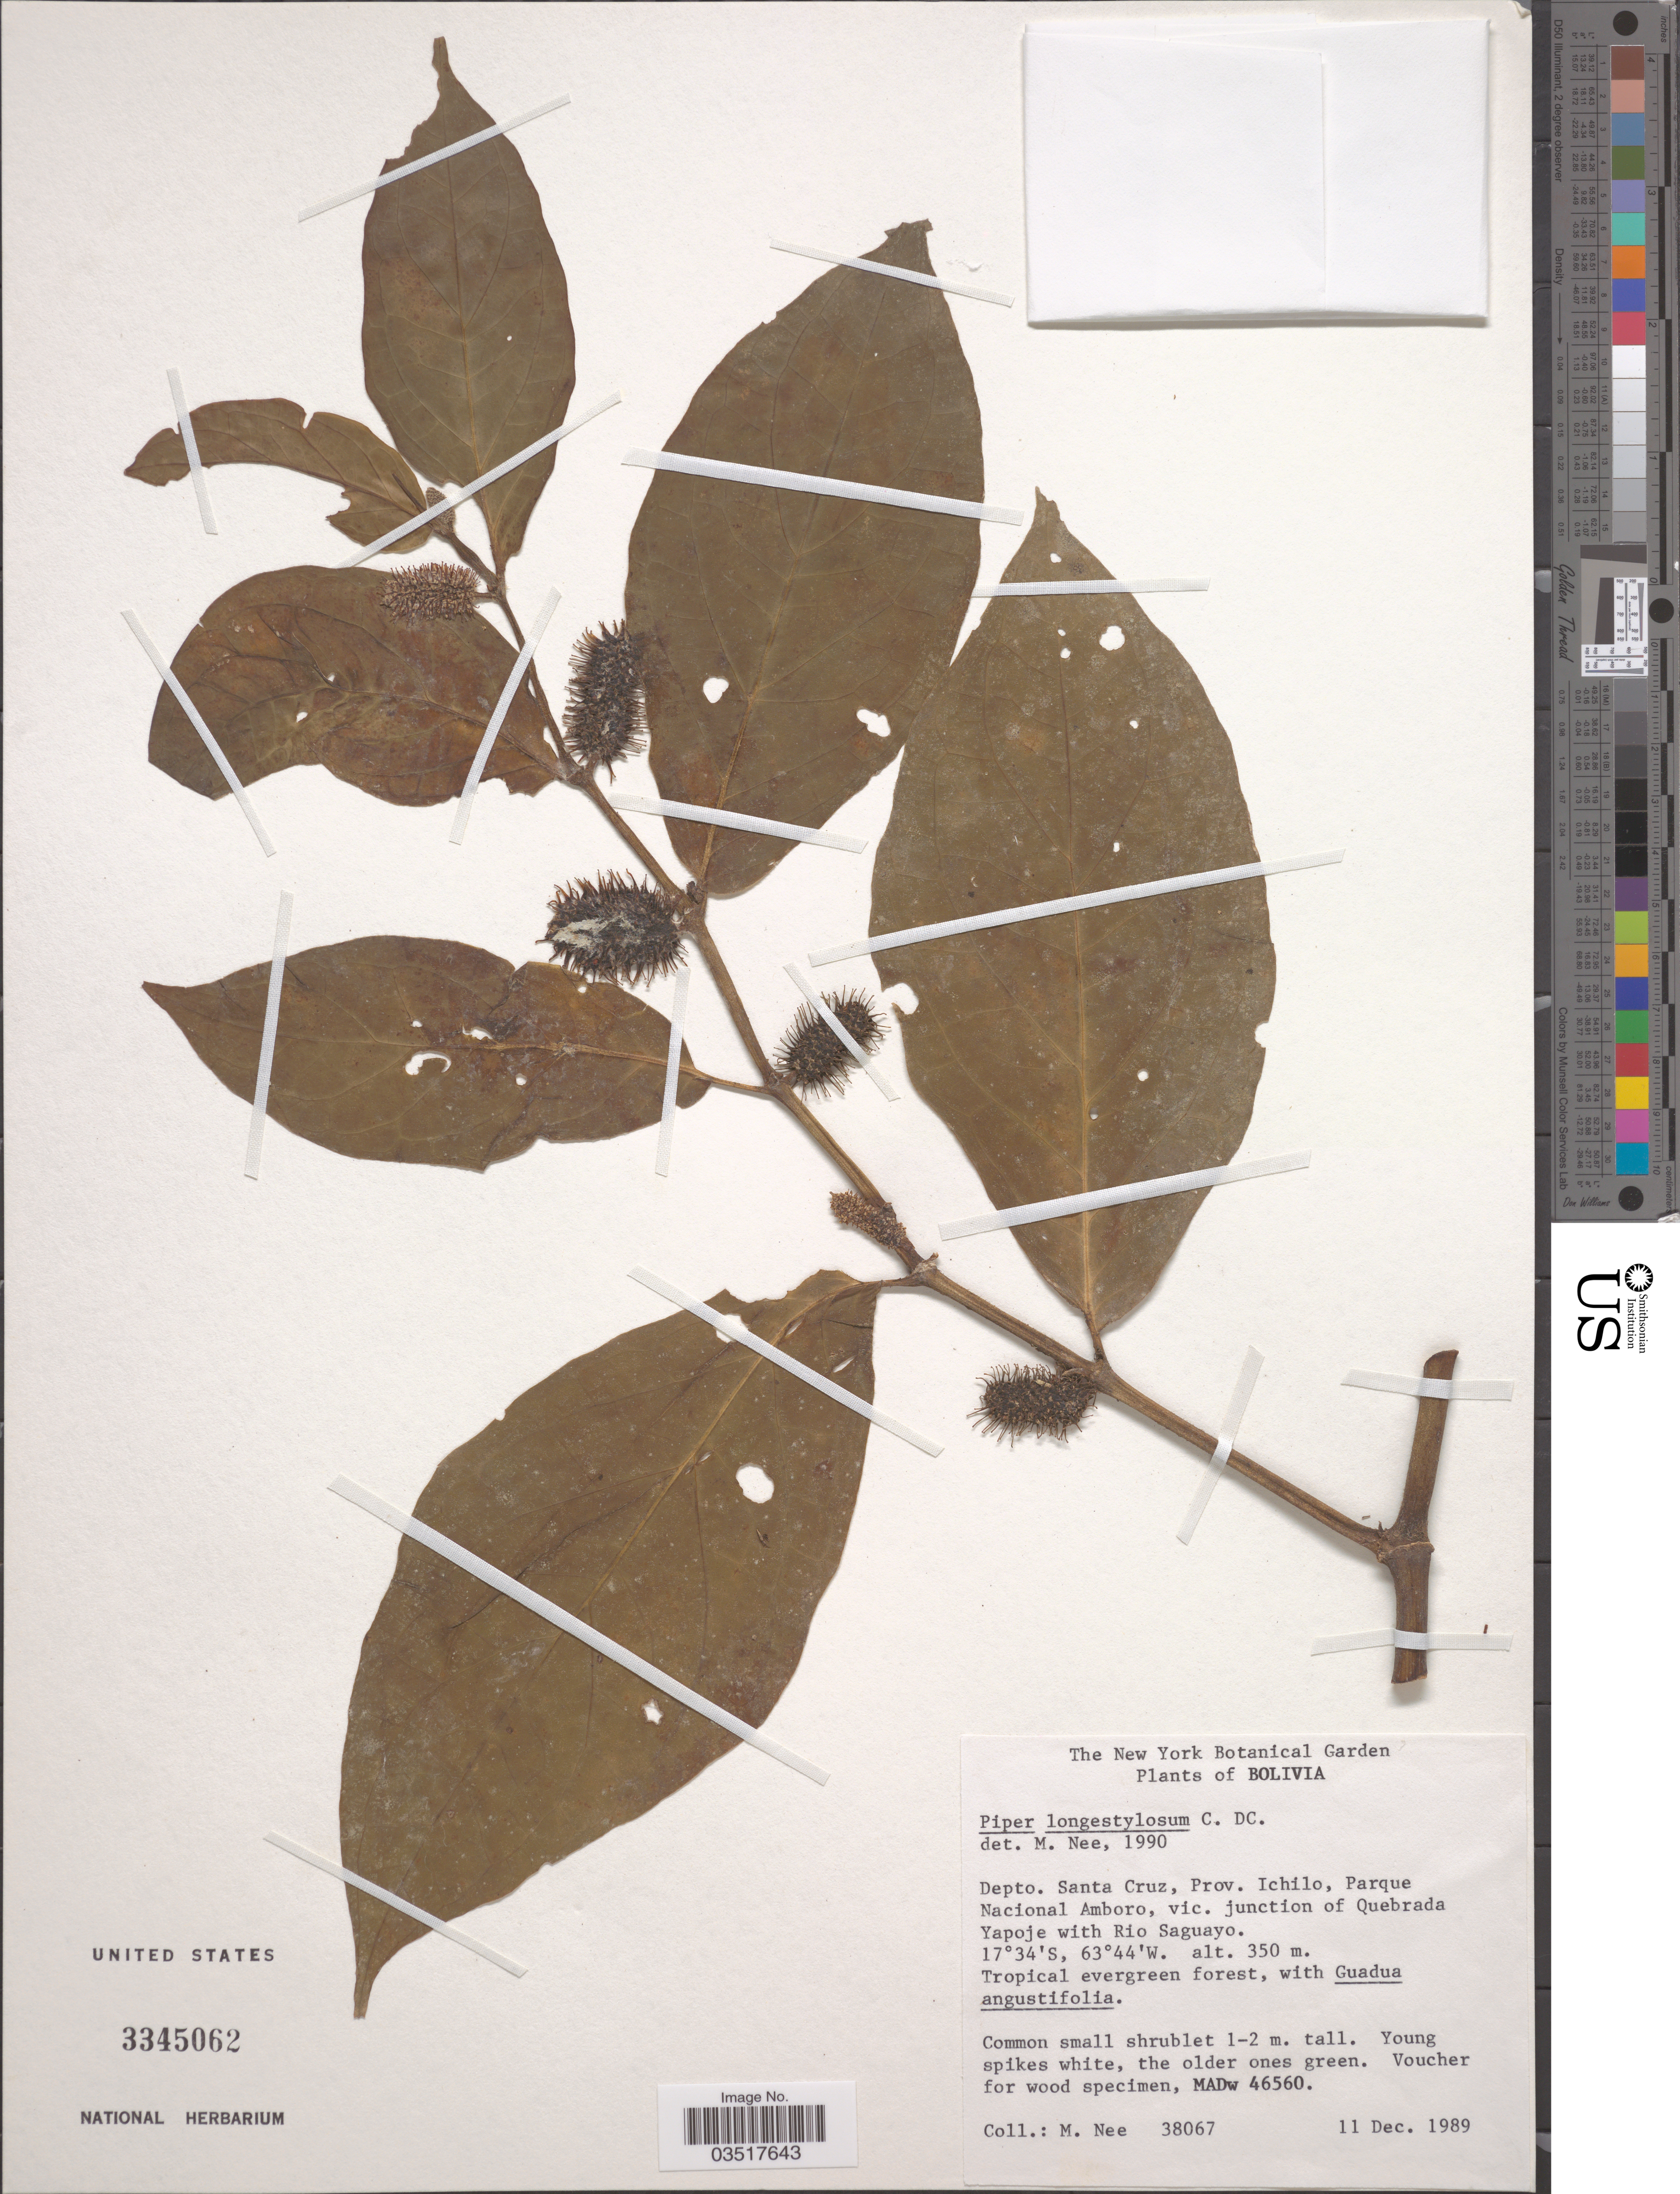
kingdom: Plantae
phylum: Tracheophyta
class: Magnoliopsida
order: Piperales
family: Piperaceae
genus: Piper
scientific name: Piper longistylosum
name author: DC.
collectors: M. Nee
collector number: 38067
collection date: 1989-12-11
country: Bolivia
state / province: Santa Cruz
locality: Depto. Santa Cruz, Prov. Ichilo, Parque Nacional Amboro, vic. junction of Quebrada Yapoje with Rio Saguayo.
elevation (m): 350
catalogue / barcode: US 3345062